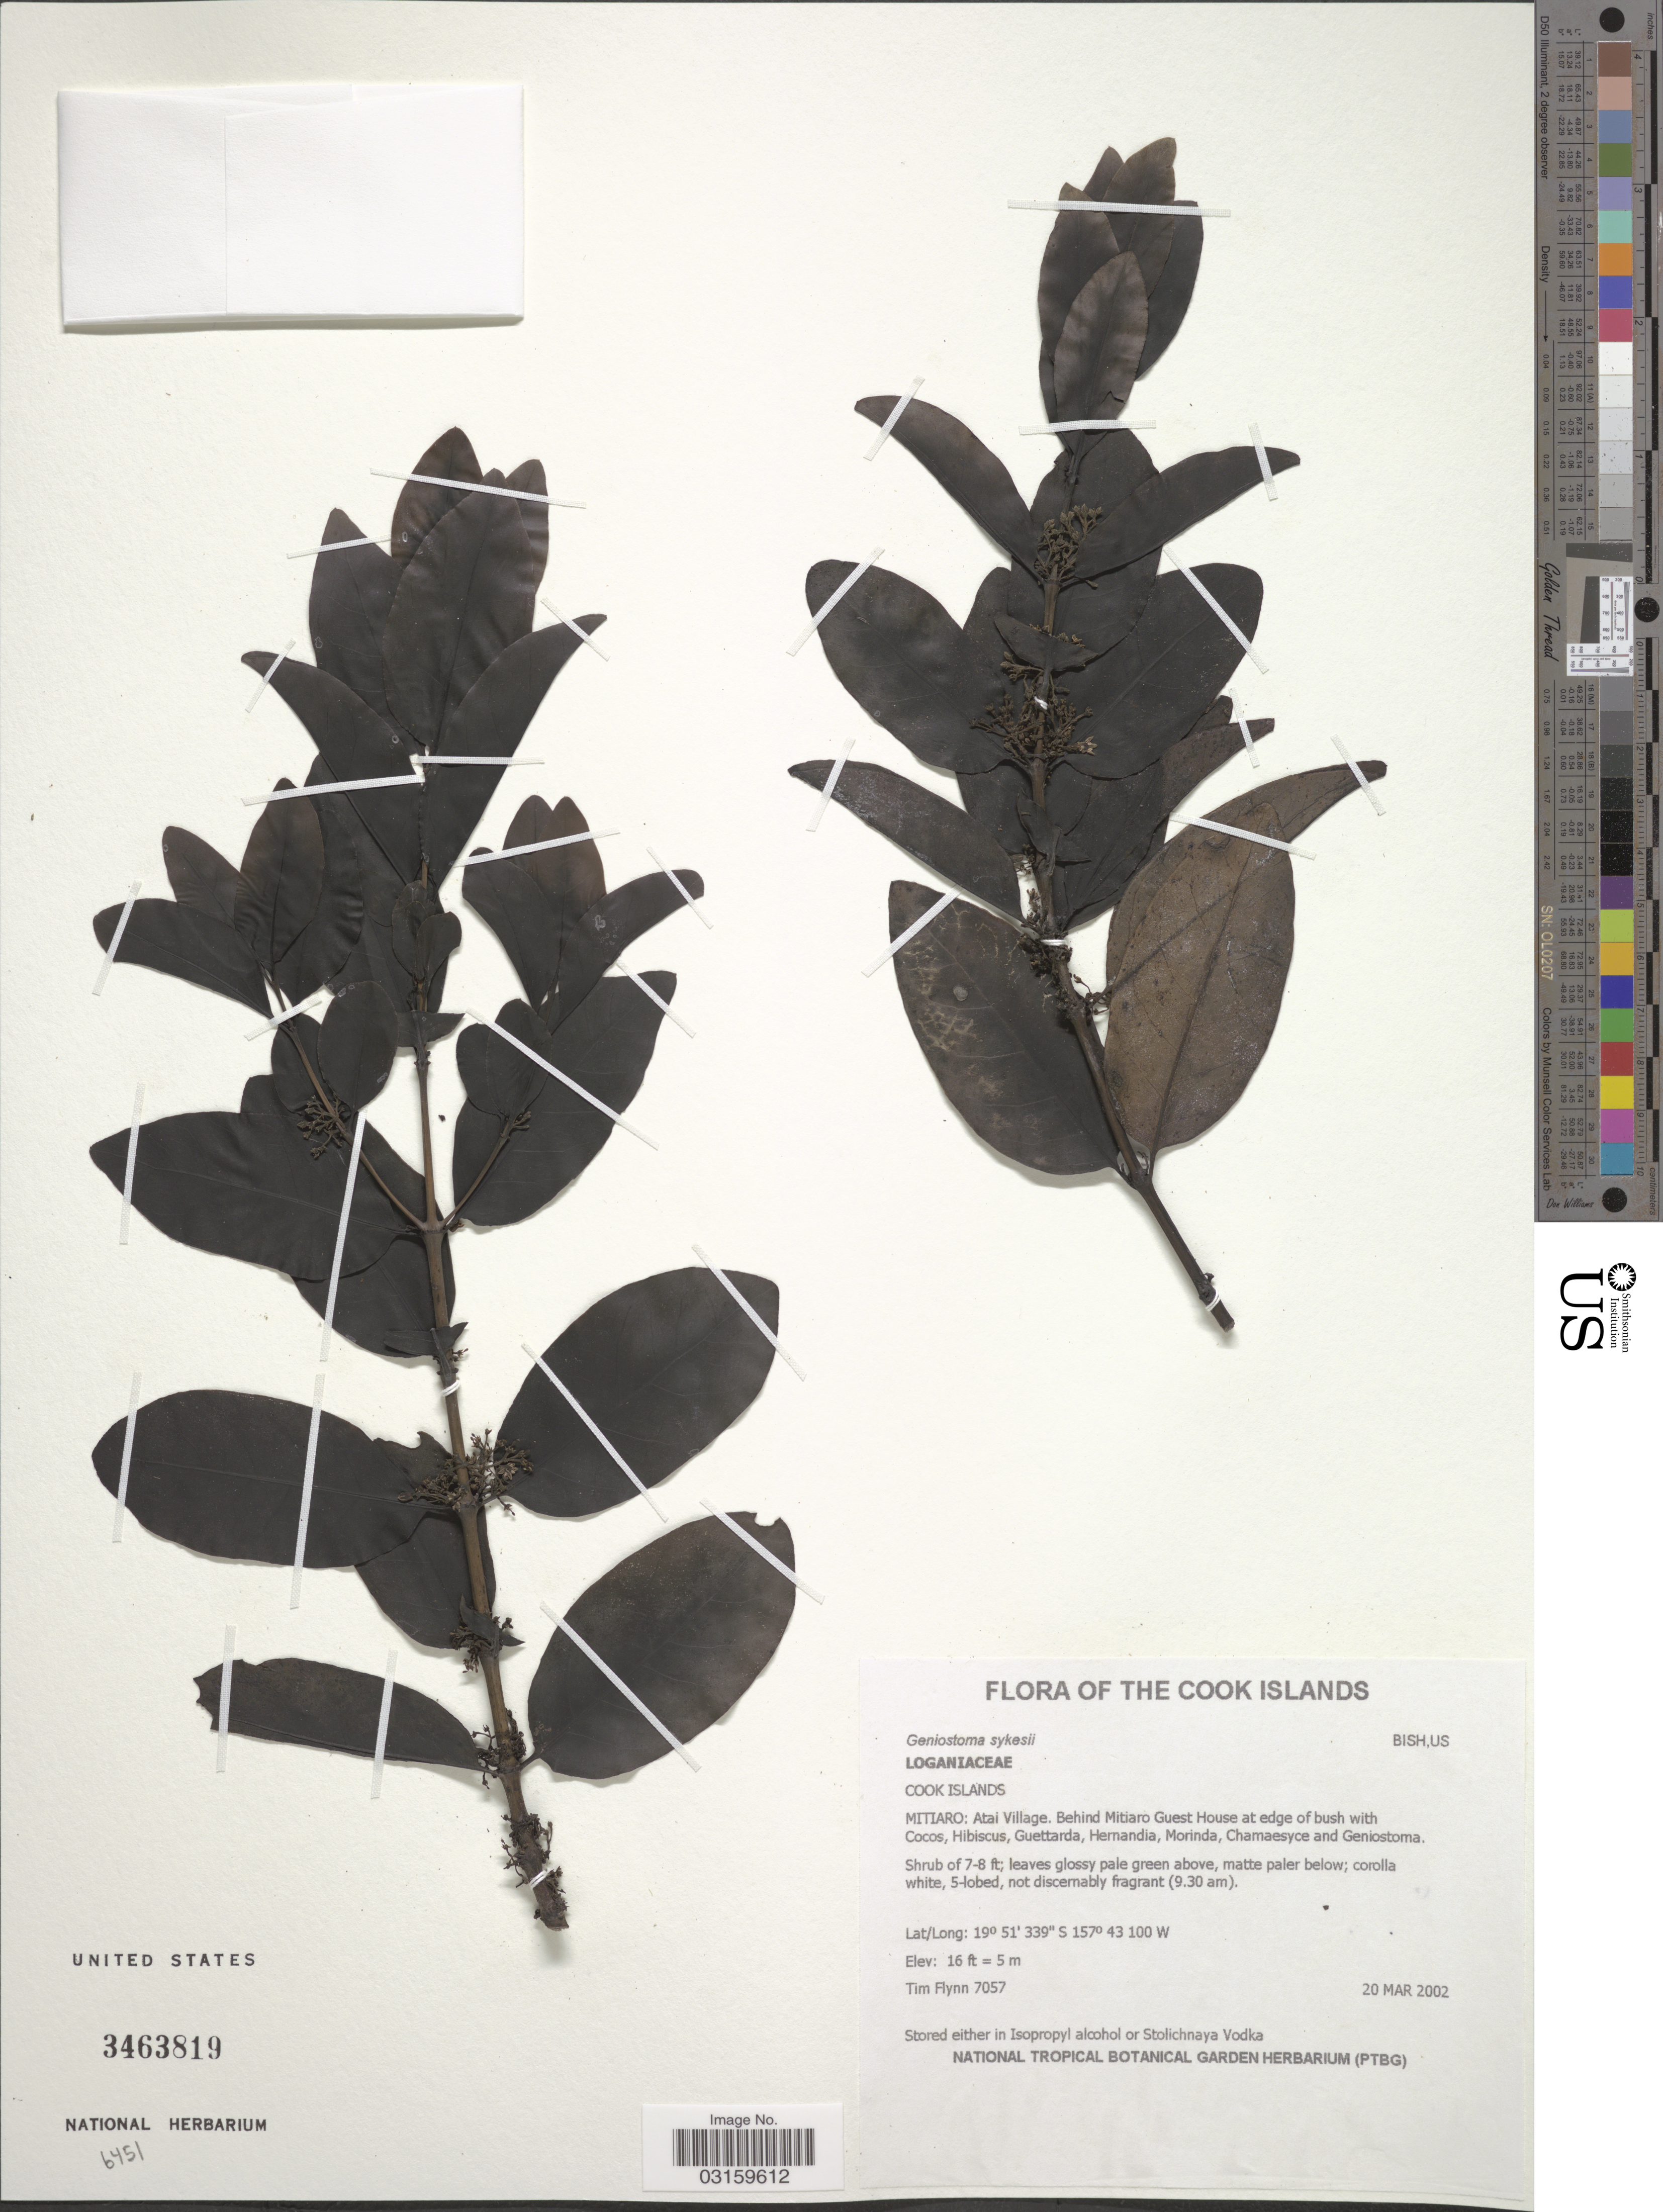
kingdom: Plantae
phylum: Tracheophyta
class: Magnoliopsida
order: Gentianales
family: Loganiaceae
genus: Geniostoma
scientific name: Geniostoma sykesii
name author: Fosberg & Sachet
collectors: T. Flynn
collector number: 7057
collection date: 2002-03-20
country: Cook Islands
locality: Mitiaro: Atai Village. Behind Mitiaro Guest House at edge of bush.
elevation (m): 5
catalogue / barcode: US 3463819